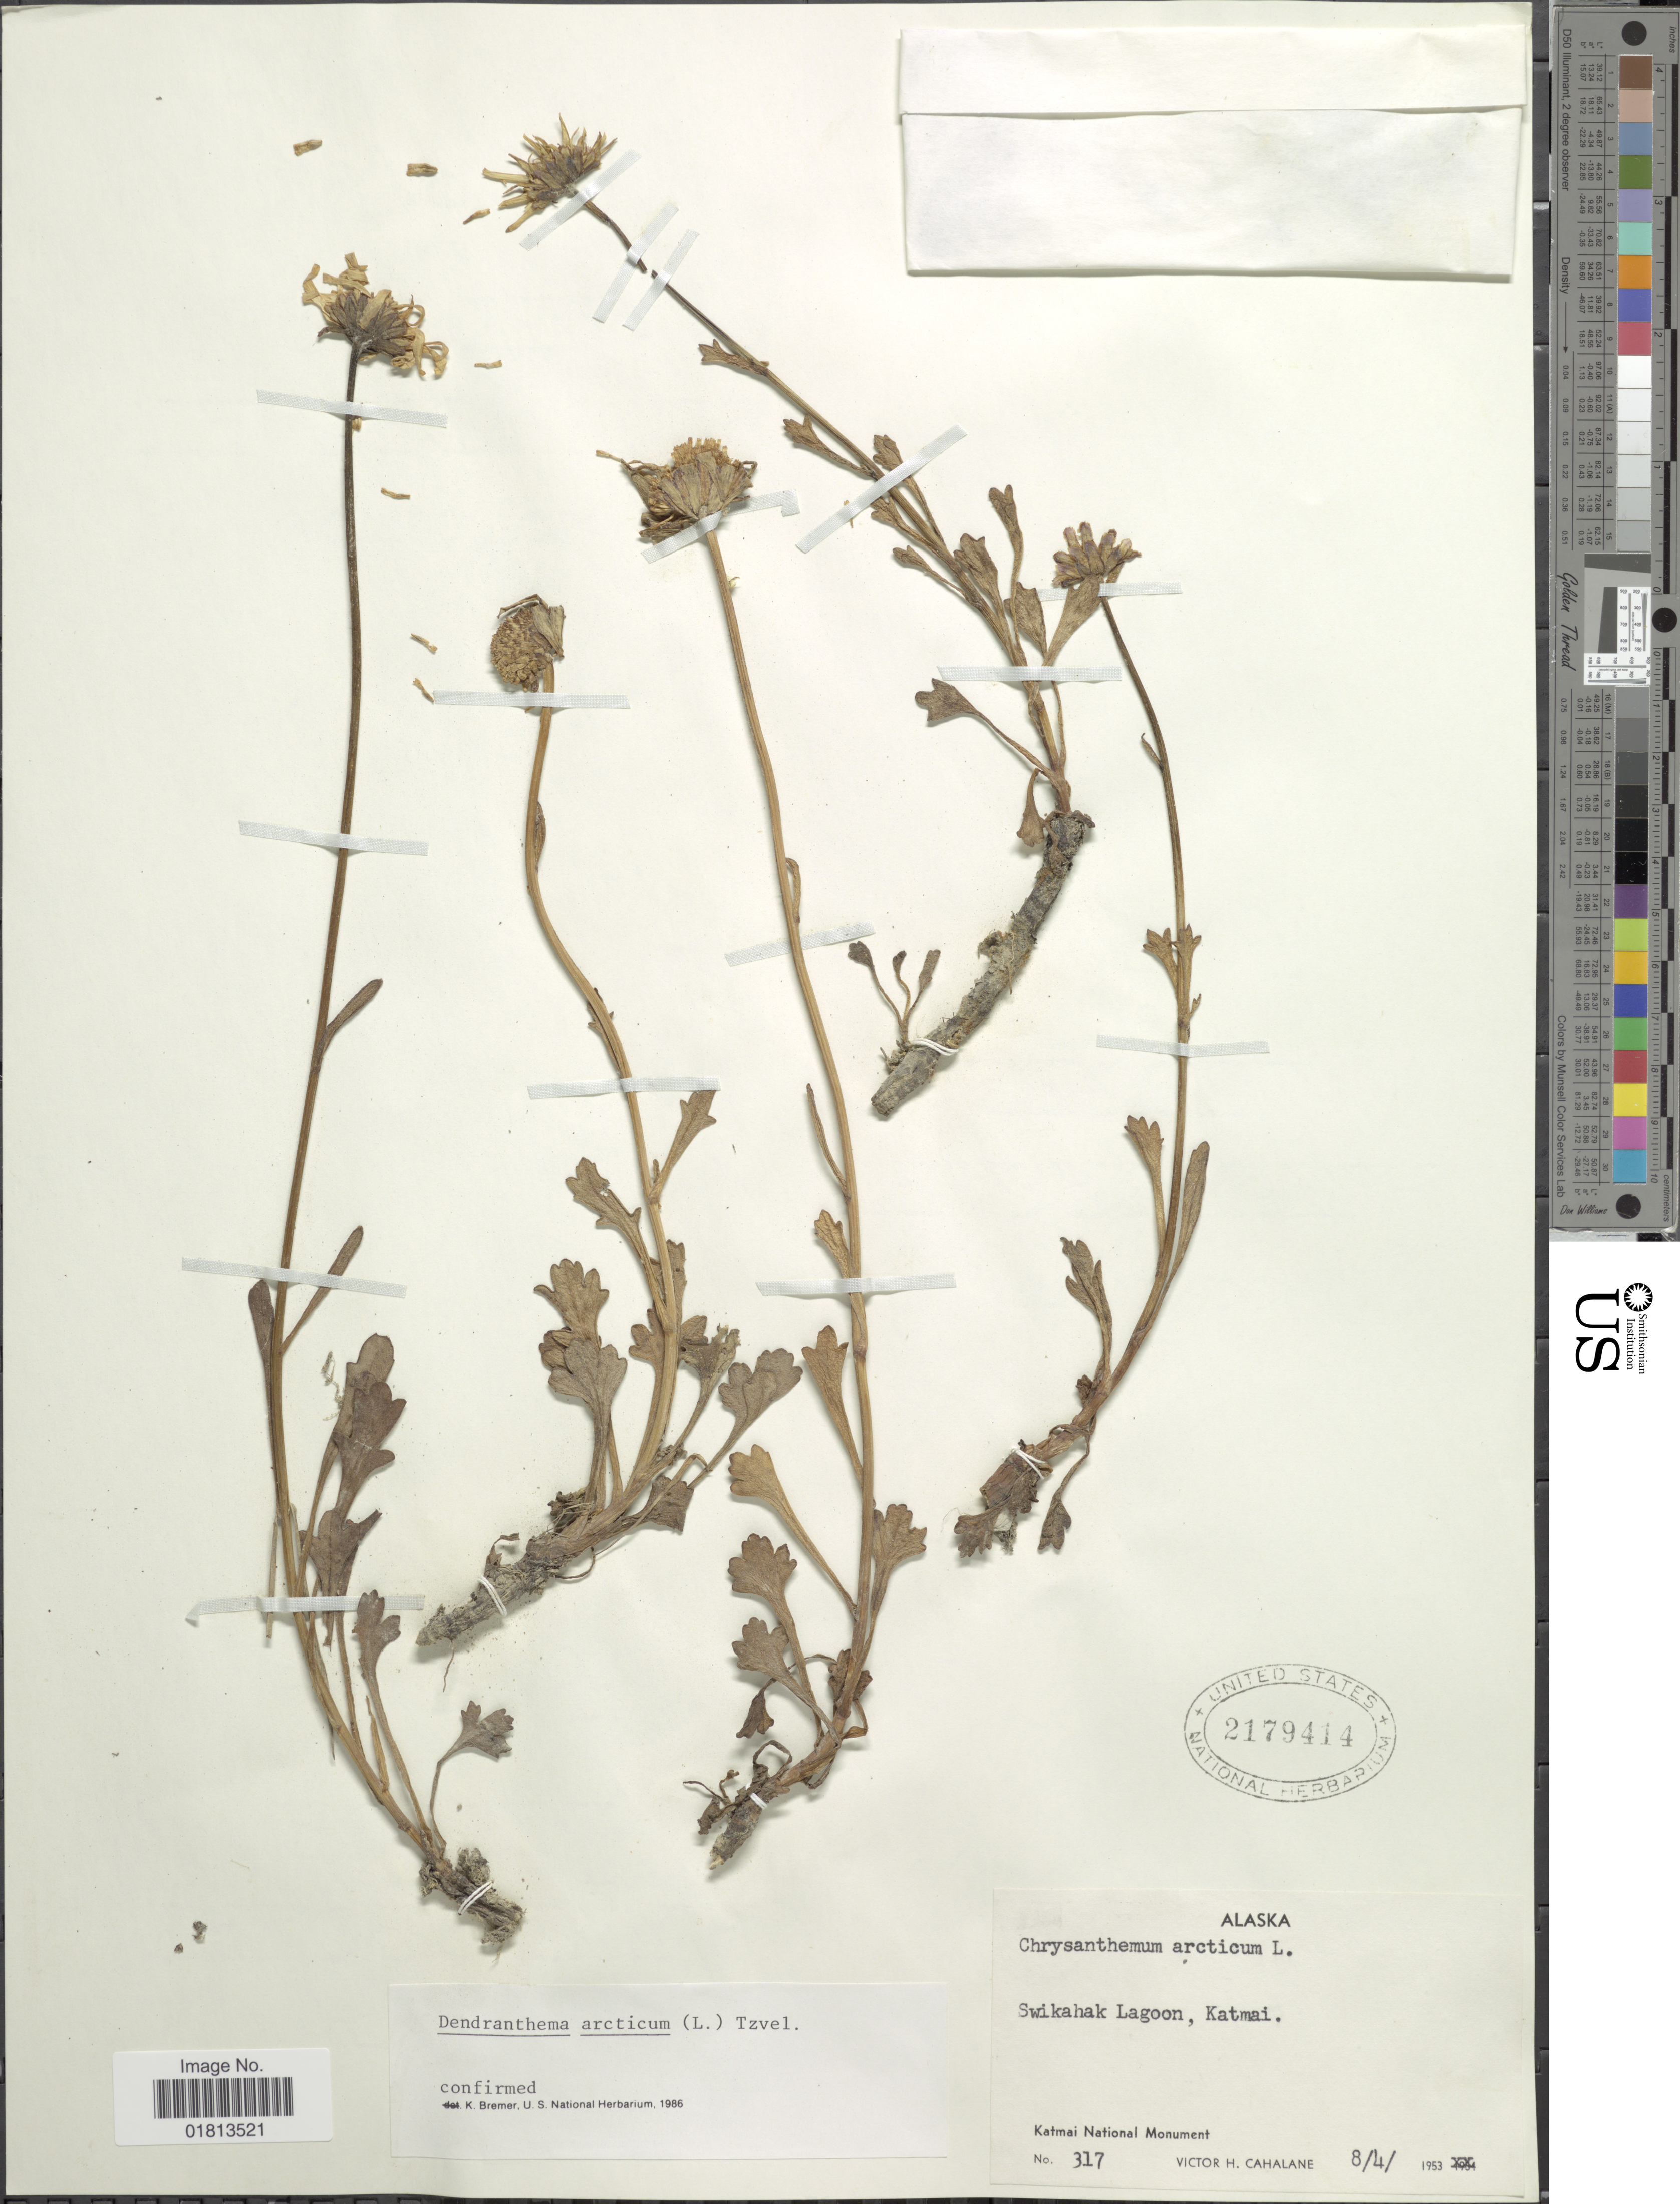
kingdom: Plantae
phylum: Tracheophyta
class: Magnoliopsida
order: Asterales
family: Asteraceae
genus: Dendranthema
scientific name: Dendranthema arcticum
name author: (L.) Tzvelev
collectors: V. Cahalane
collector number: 317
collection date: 1953-04-08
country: United States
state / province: Alaska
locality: Swikahak Lagoon, Katmai, Katmai National Monument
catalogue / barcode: US 2179414